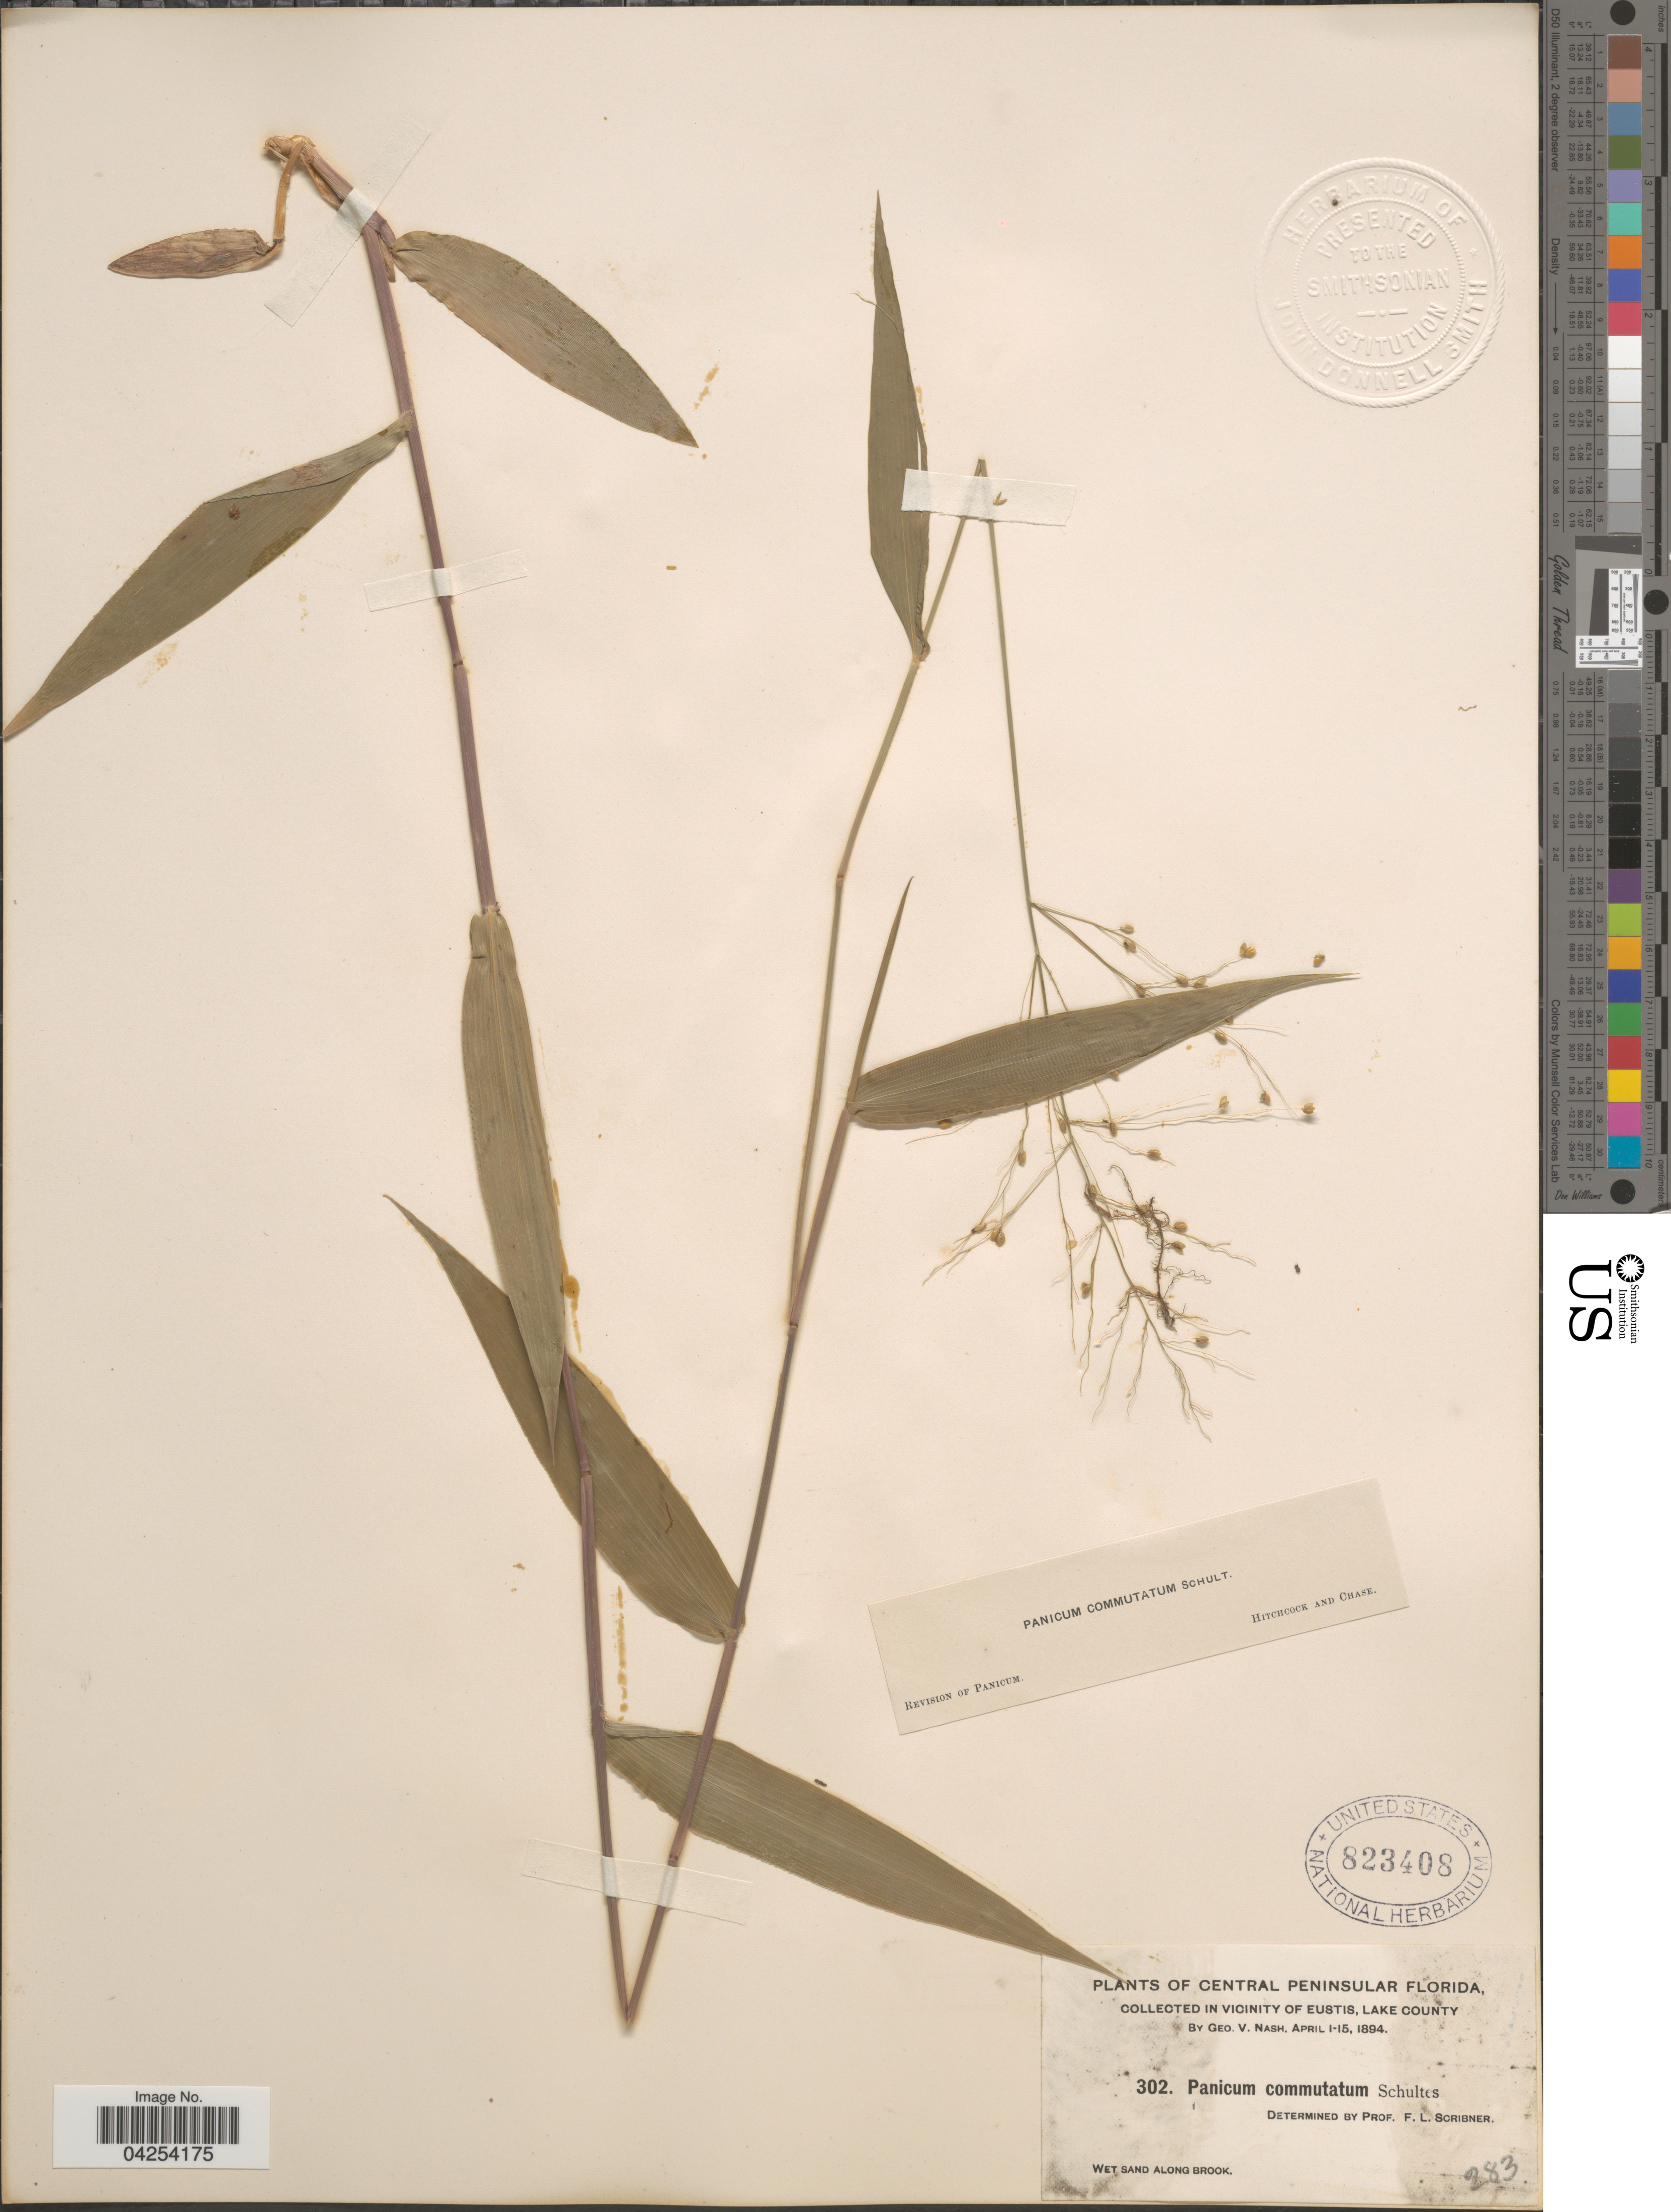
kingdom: Plantae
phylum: Tracheophyta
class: Liliopsida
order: Poales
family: Poaceae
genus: Dichanthelium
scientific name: Dichanthelium commutatum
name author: (Schult.) Gould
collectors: G. V. Nash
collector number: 302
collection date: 1894-04-01/1894-04-15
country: United States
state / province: Florida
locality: Central Peninsular Florida, in vicinity of Eustis, Lake County.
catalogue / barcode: US 823408